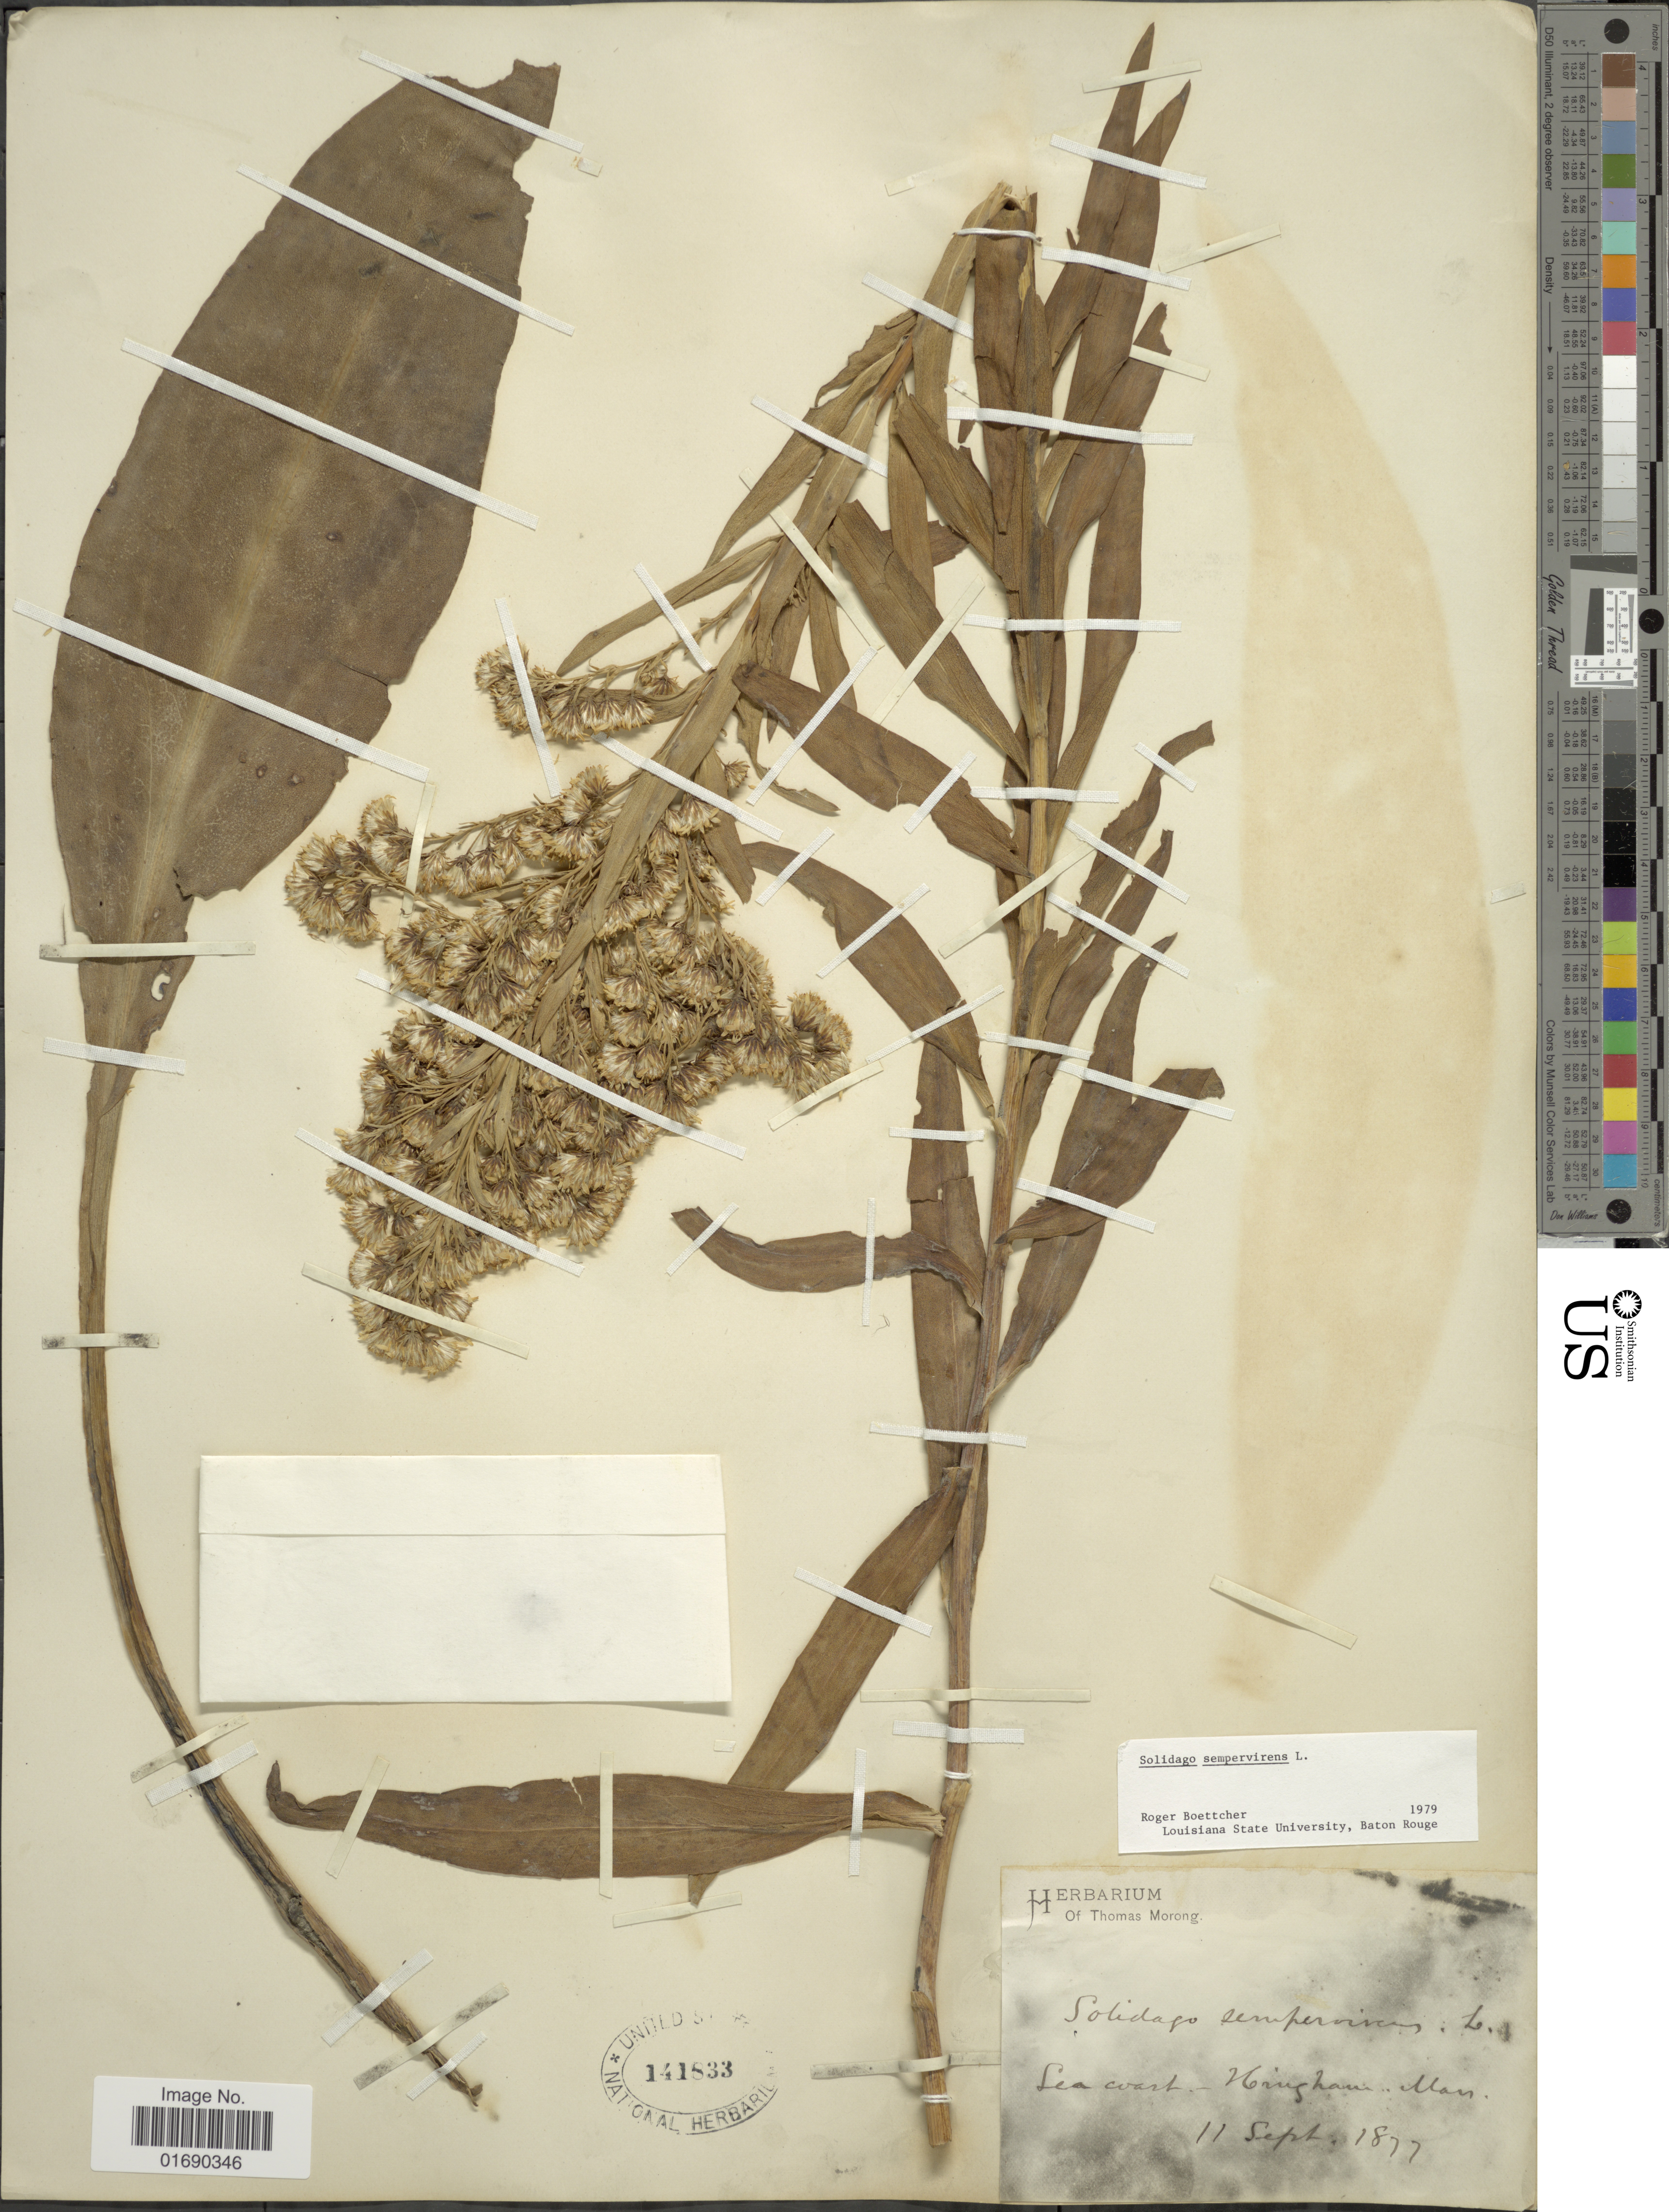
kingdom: Plantae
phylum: Tracheophyta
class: Magnoliopsida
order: Asterales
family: Asteraceae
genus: Solidago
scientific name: Solidago sempervirens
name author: L.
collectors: ex Herb. T. Morong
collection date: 1877-09-11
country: United States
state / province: Massachusetts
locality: Sea coast - Hingham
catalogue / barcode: US 141833